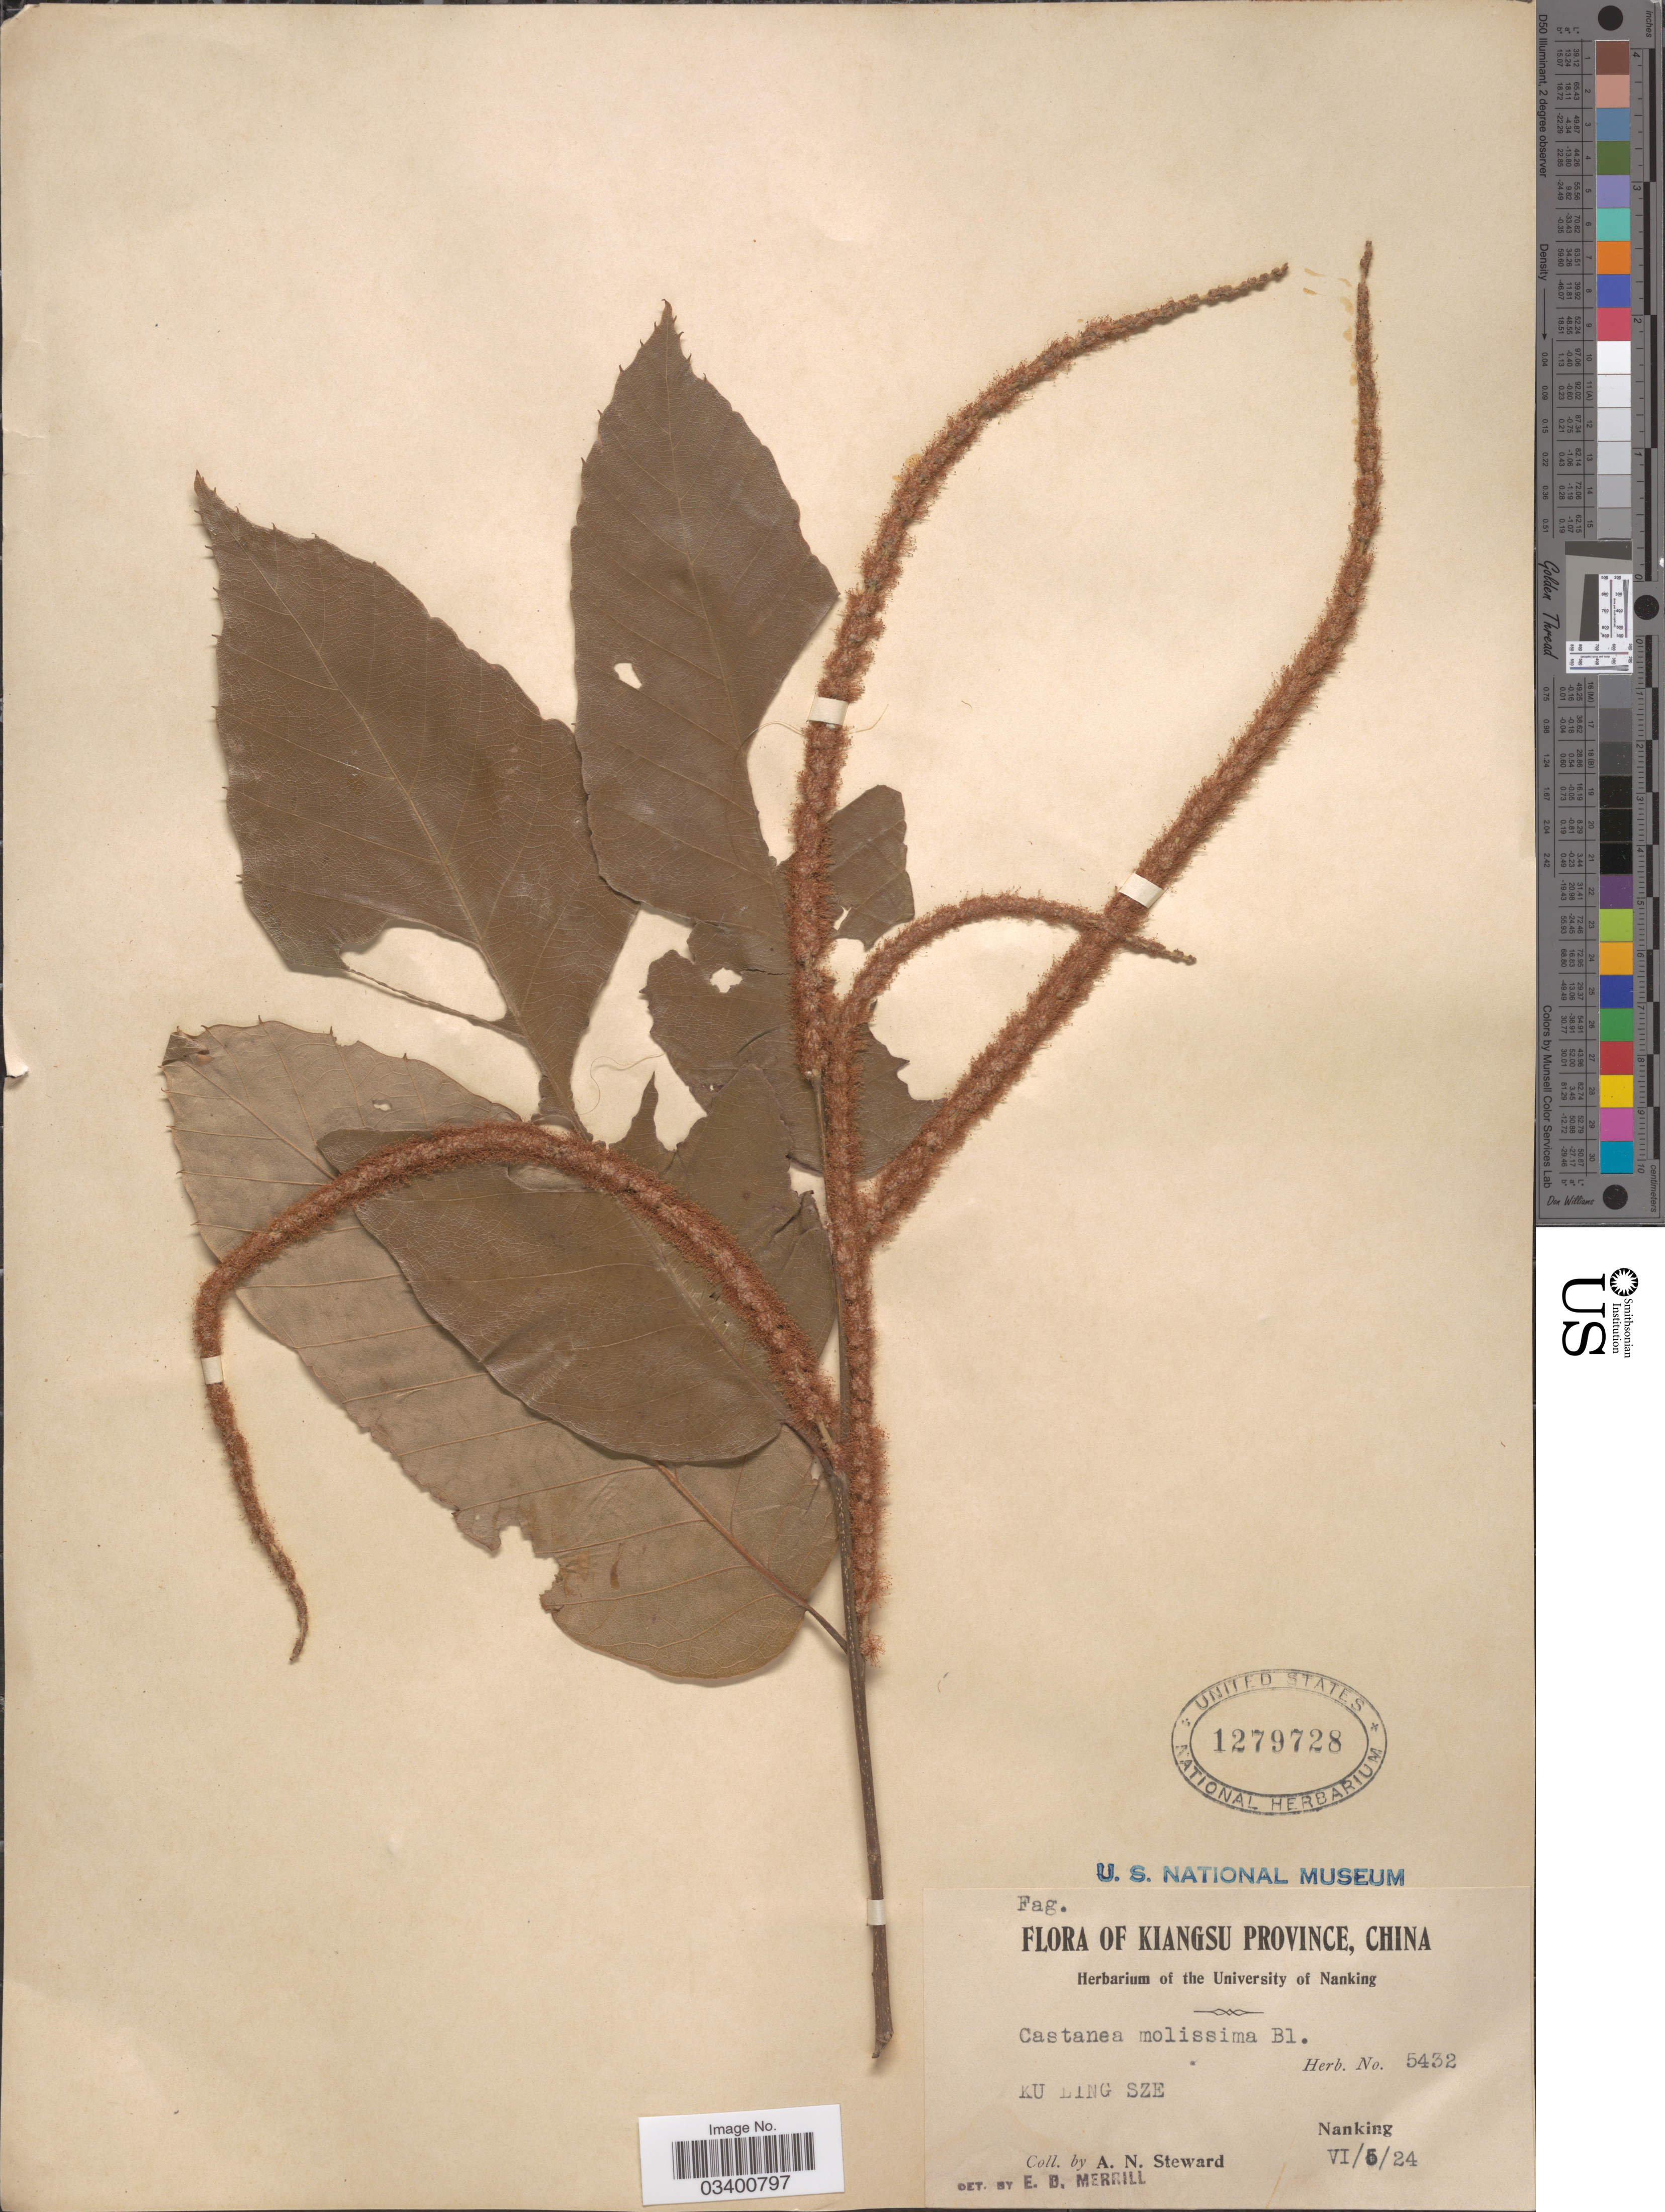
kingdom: Plantae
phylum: Tracheophyta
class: Magnoliopsida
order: Fagales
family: Fagaceae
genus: Castanea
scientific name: Castanea mollissima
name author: Blume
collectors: A. N. Steward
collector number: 5432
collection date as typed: Transcribed d/m/y: 5/6/24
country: China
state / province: Jiangsu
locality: Kiangsu Province. Ku Ling Sze. Nanking.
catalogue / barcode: US 1279728